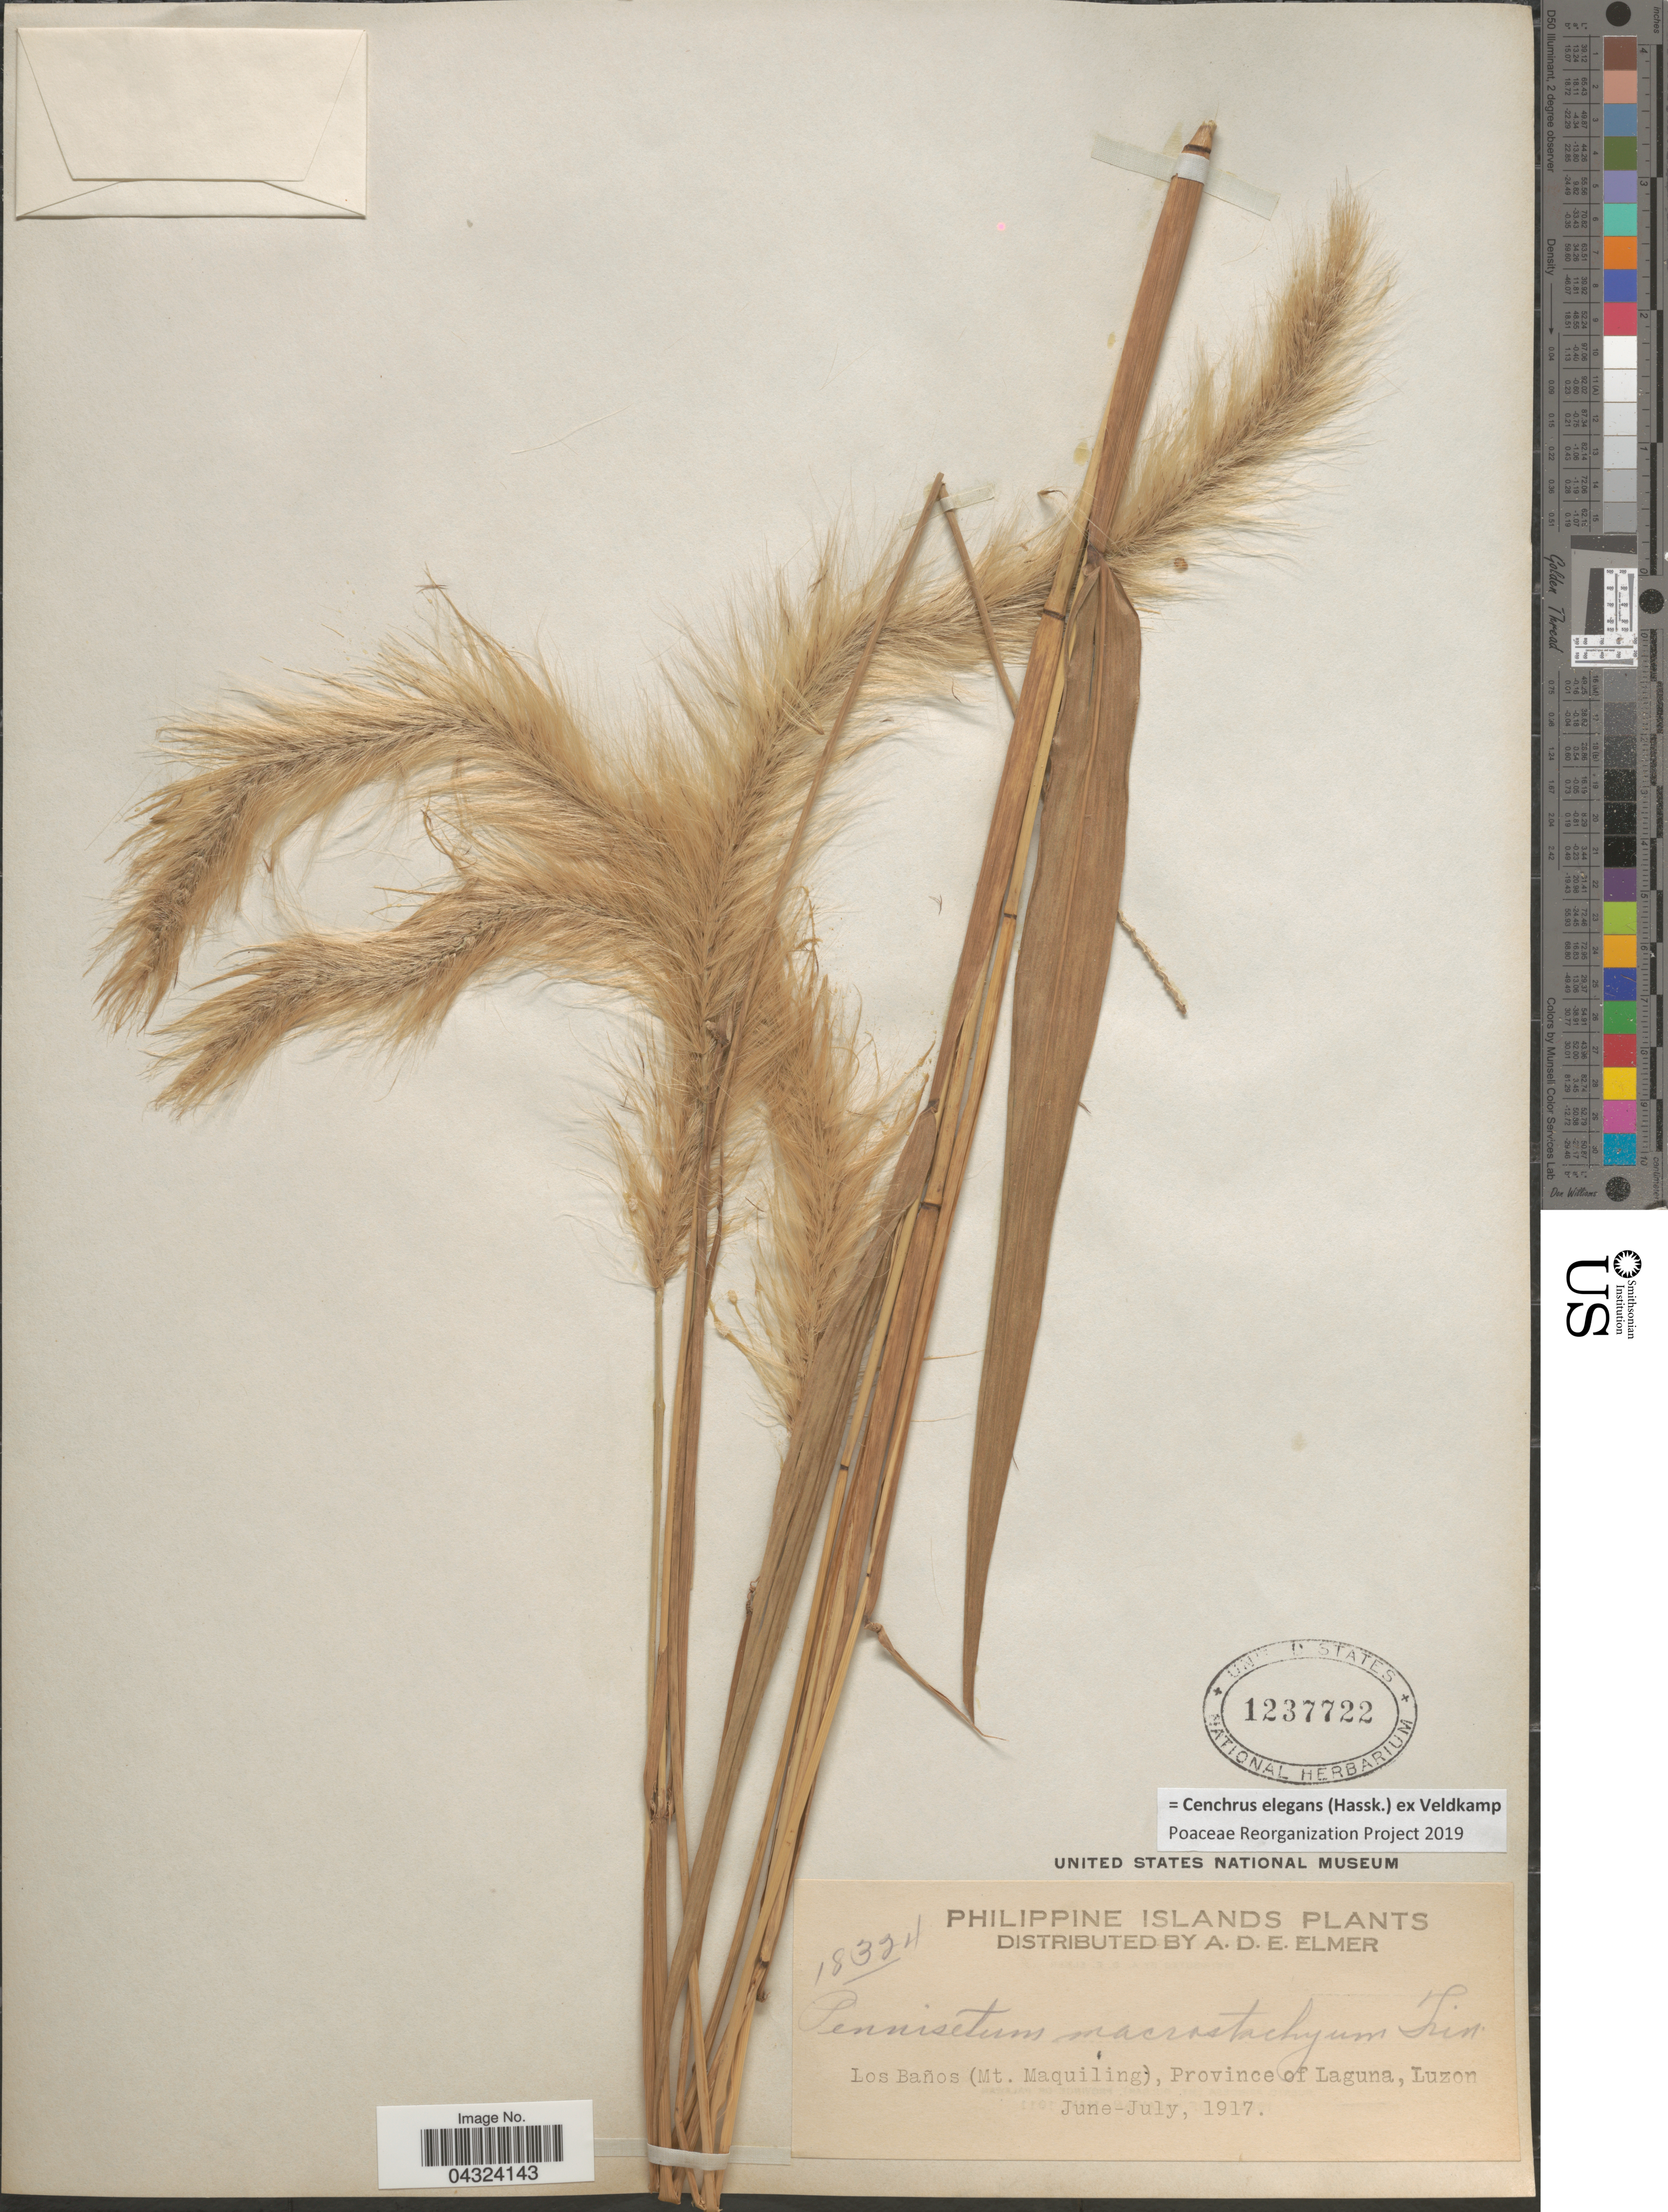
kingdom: Plantae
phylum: Tracheophyta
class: Liliopsida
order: Poales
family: Poaceae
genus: Cenchrus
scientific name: Cenchrus elegans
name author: (Hassk.) Veldkamp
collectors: A. D. E. Elmer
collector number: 18324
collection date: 1917-06/1917-07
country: Philippines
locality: Los Baños (Mt. Maquiling), Province of Laguna, Luzon.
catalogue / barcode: US 1237722